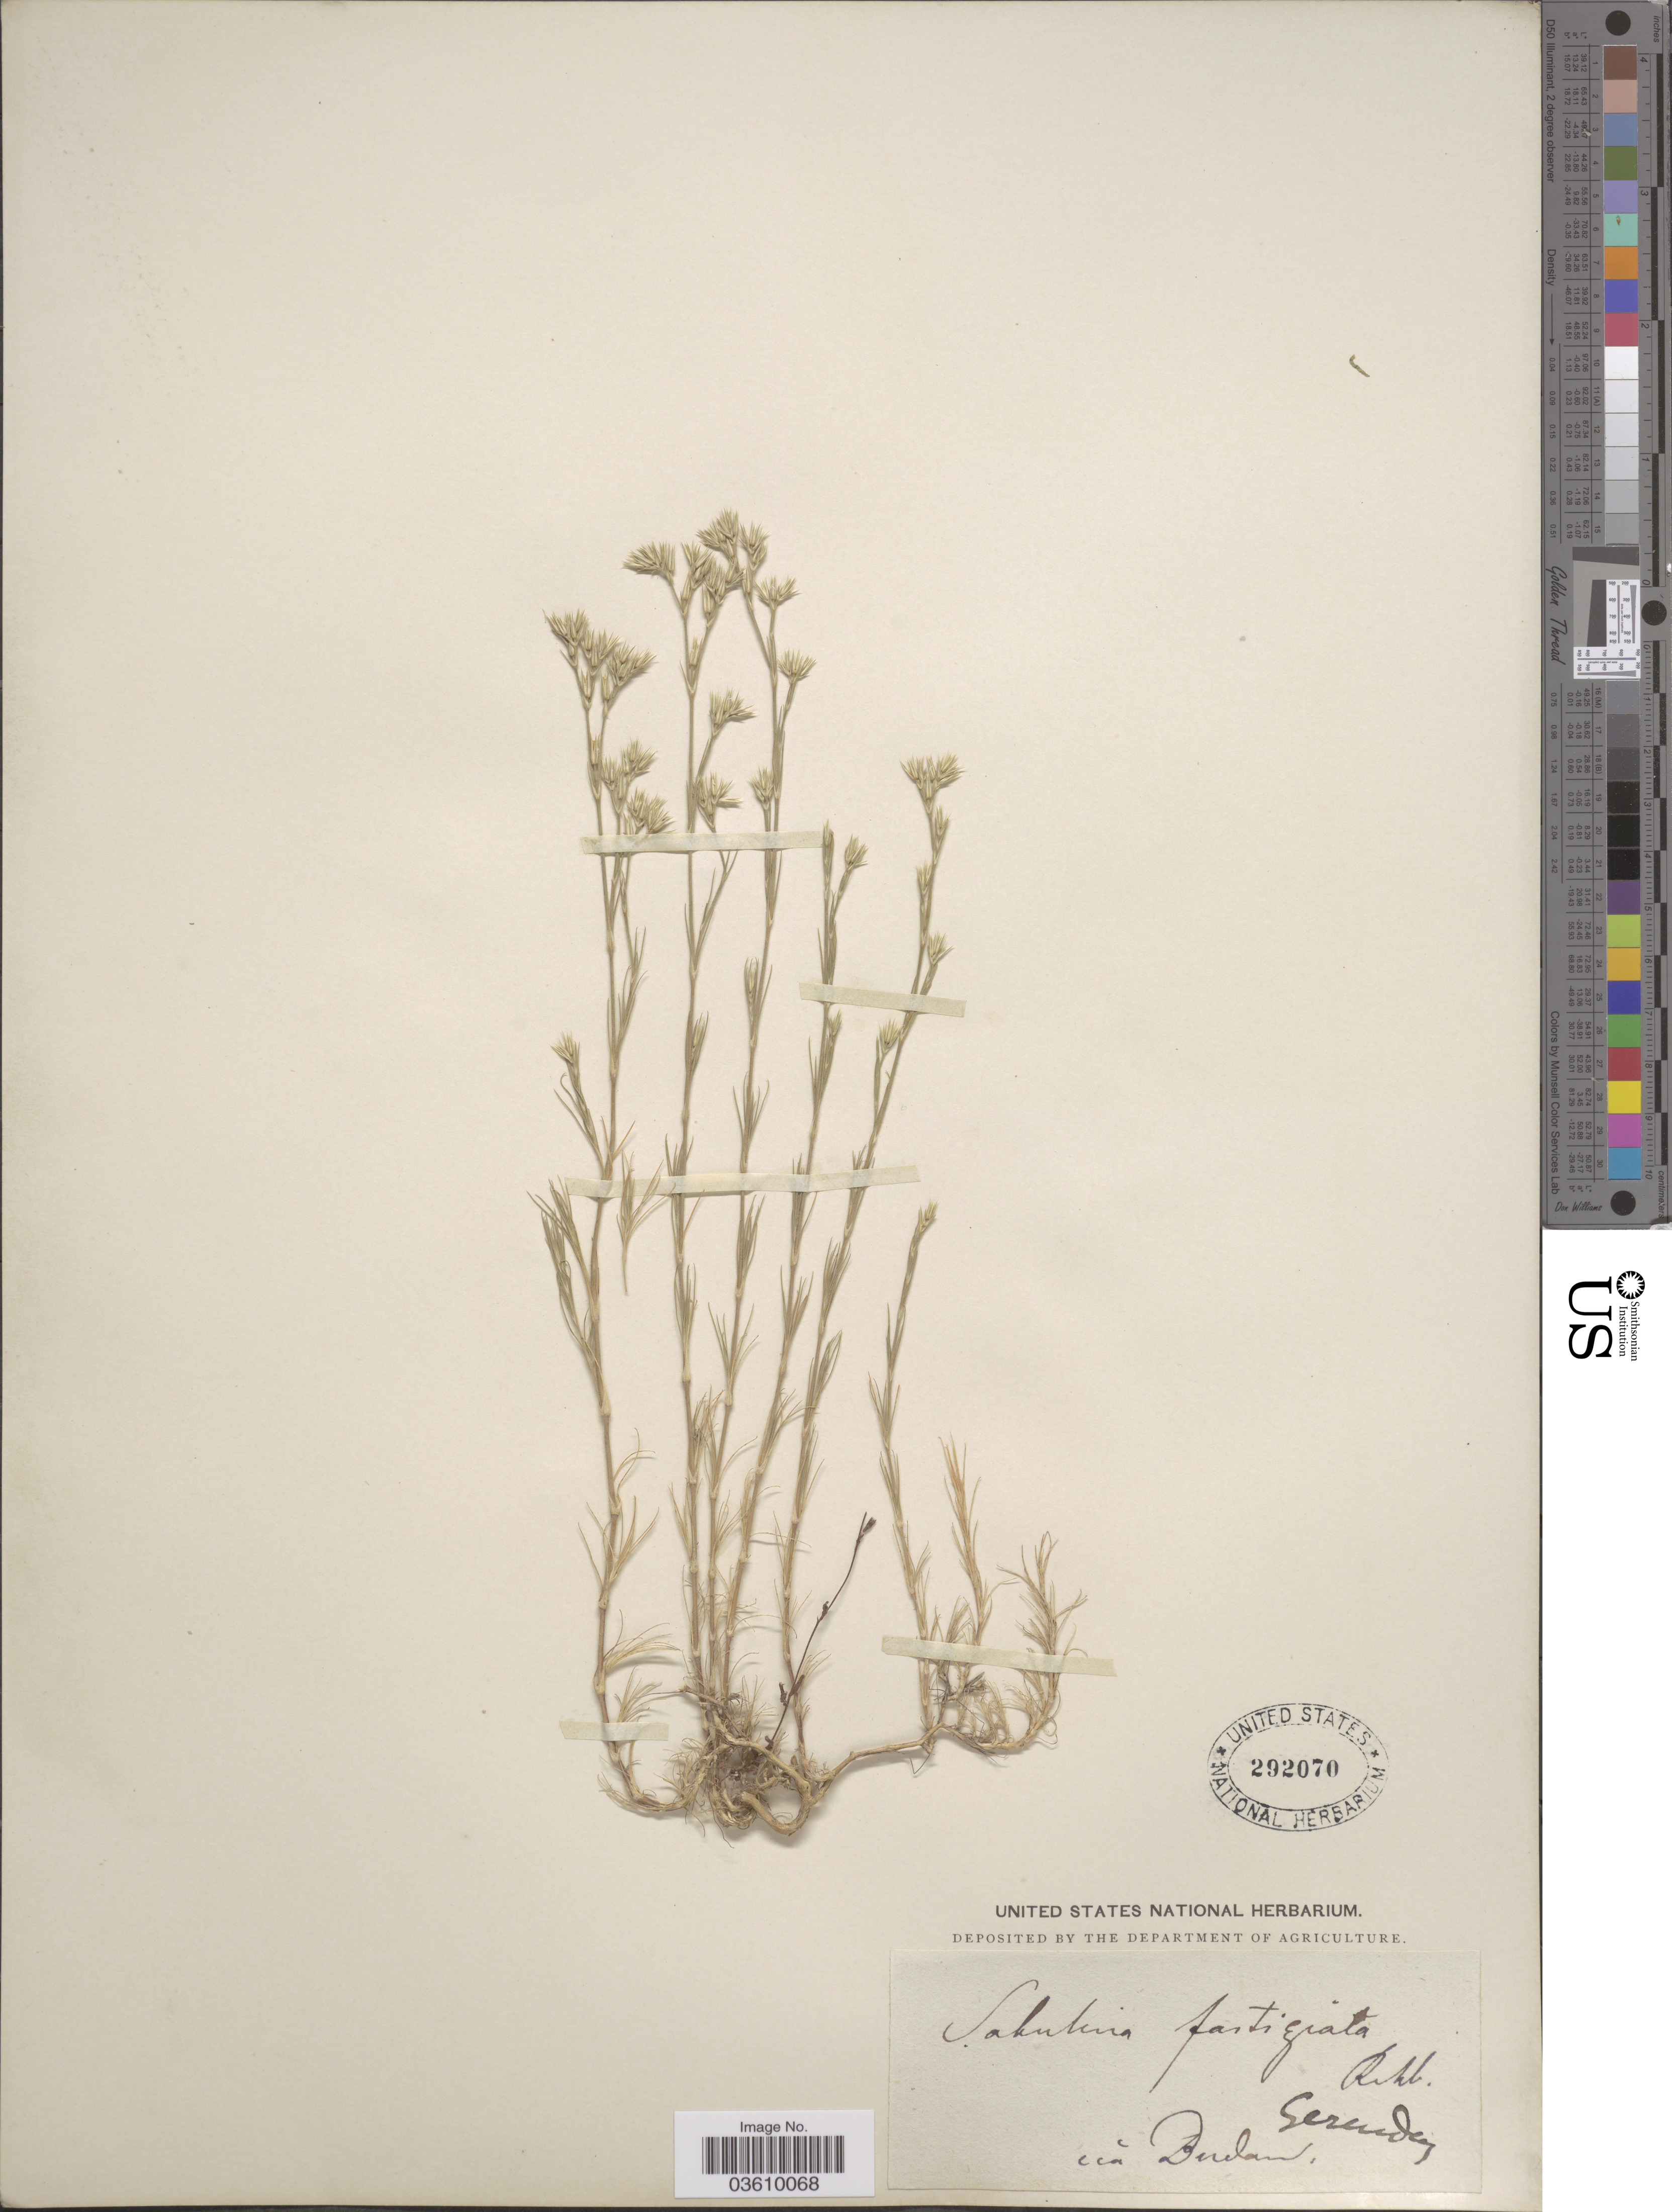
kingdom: Plantae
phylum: Tracheophyta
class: Magnoliopsida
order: Caryophyllales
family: Caryophyllaceae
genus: Minuartia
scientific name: Minuartia mucronata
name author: (L.) Schinz & Thell.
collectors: Gerenday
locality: In Duclaw [interpreted].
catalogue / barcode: US 292070